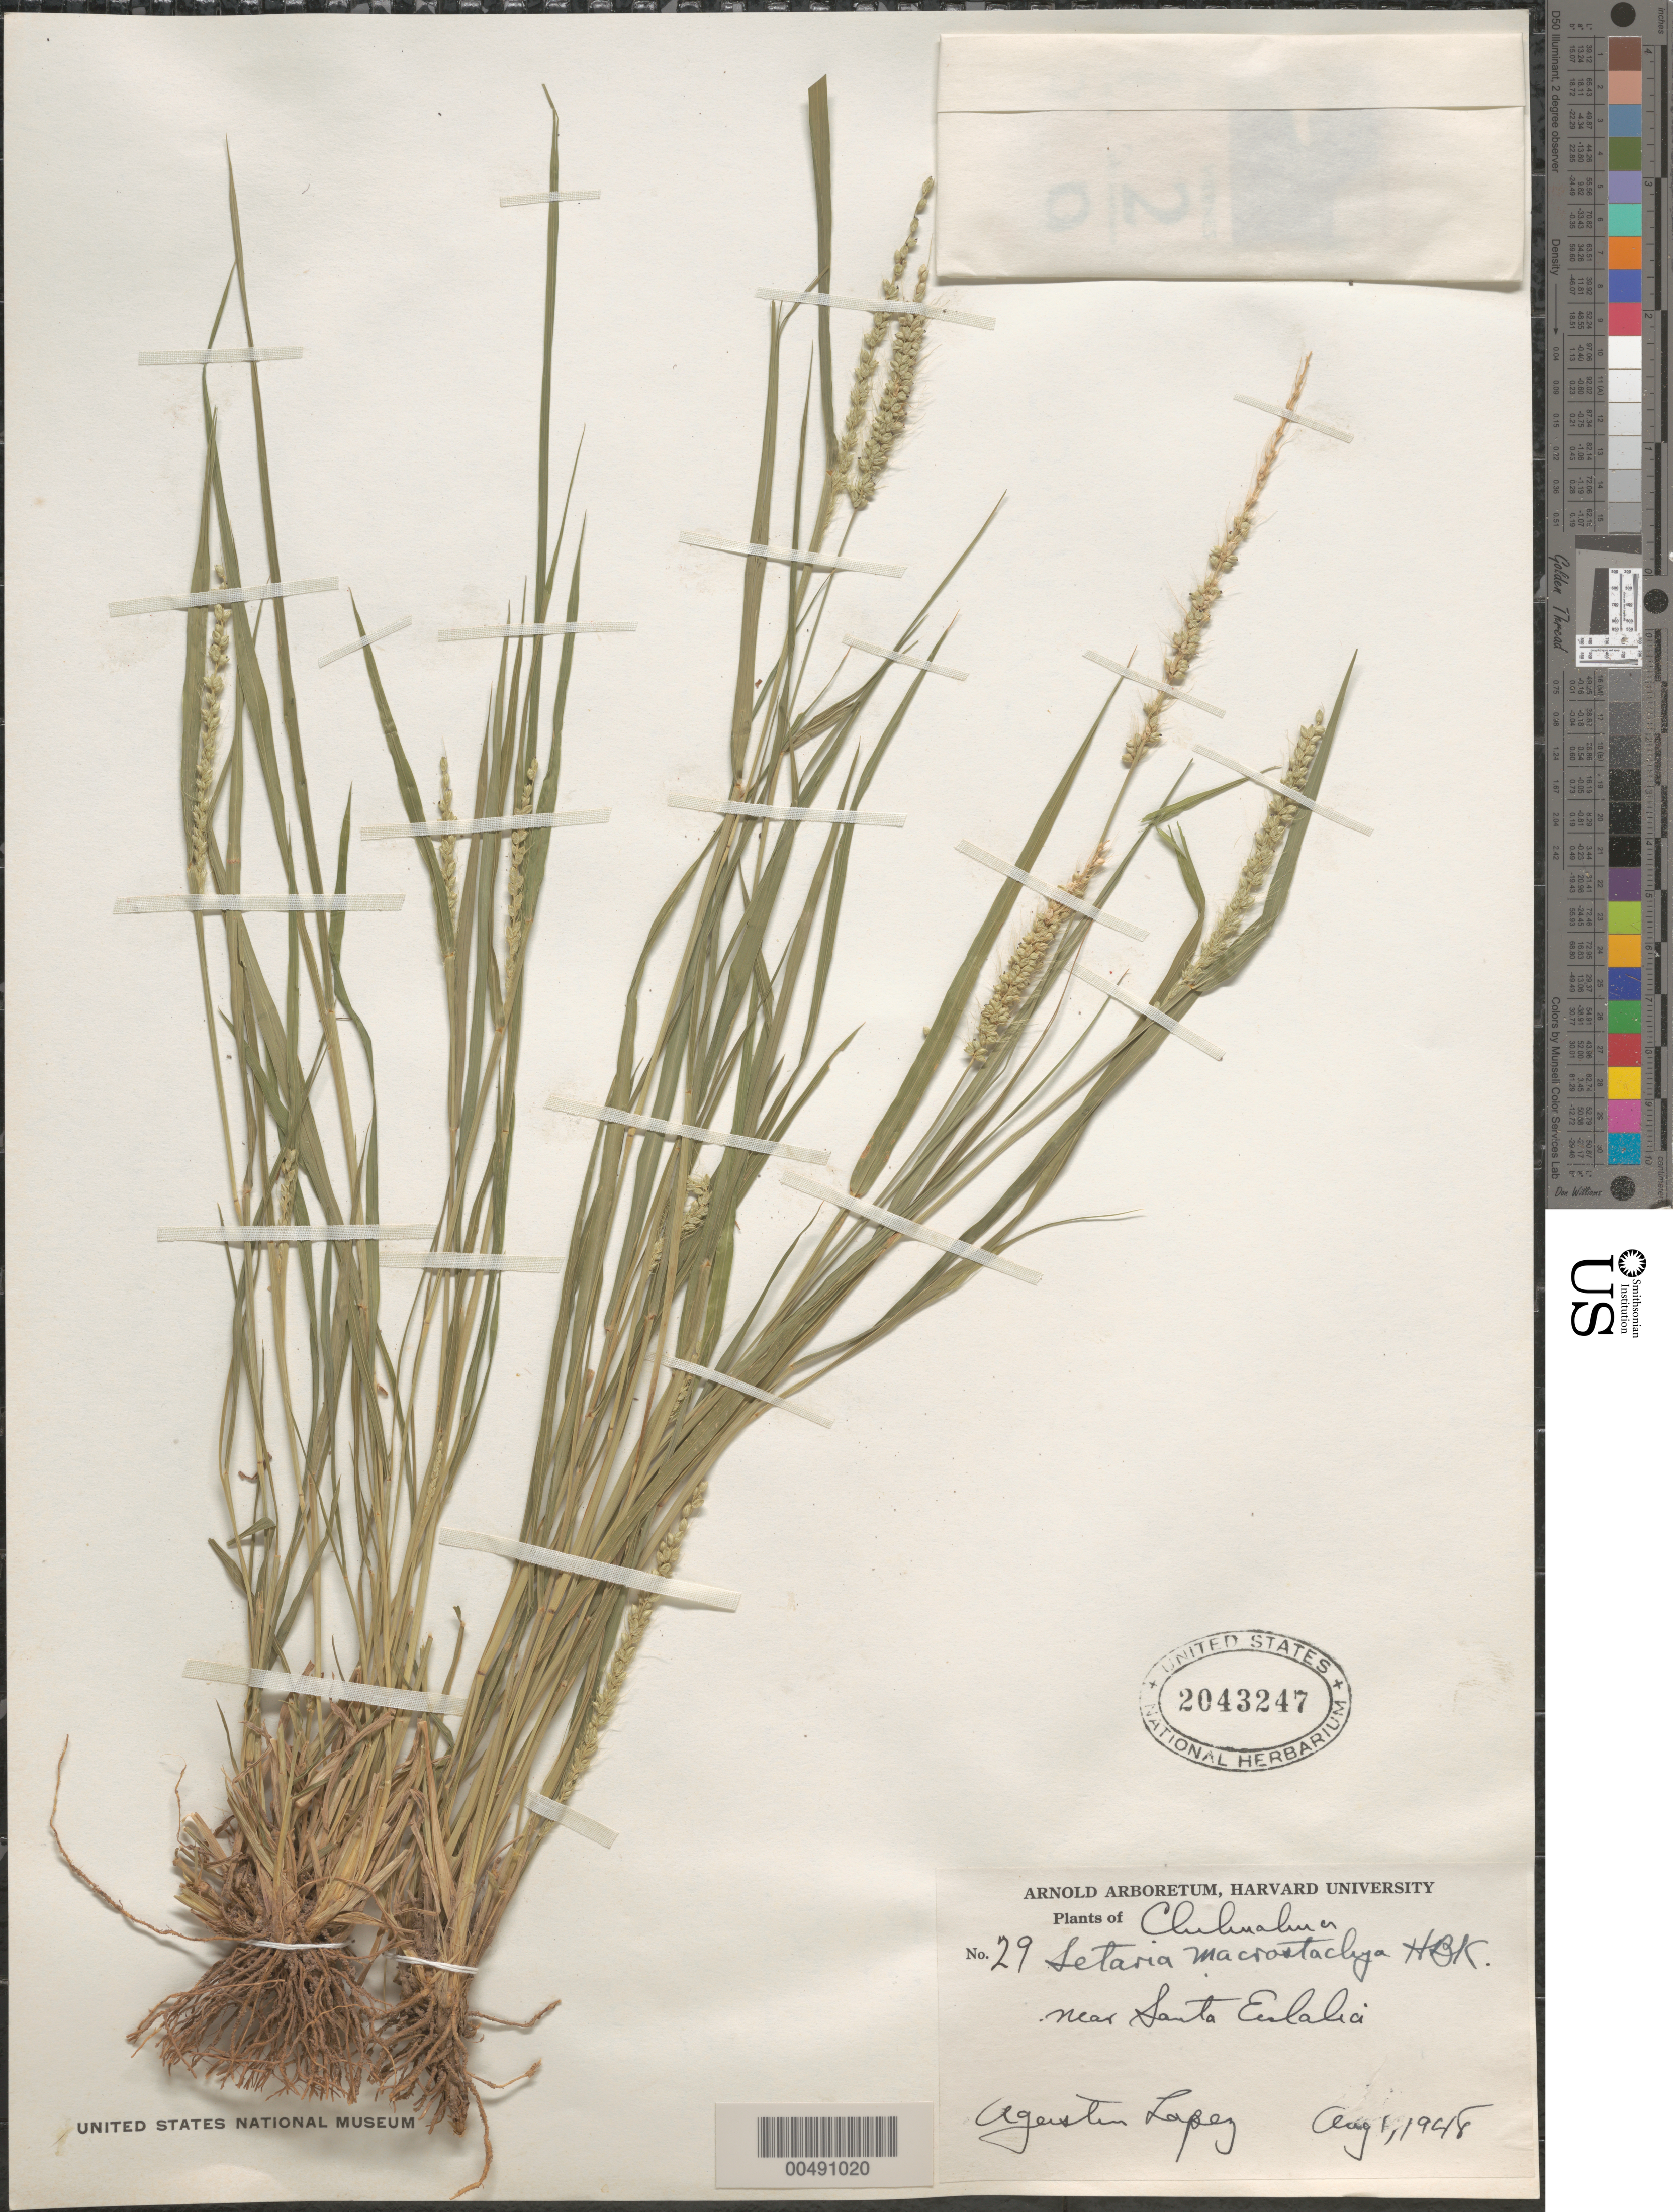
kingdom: Plantae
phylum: Tracheophyta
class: Liliopsida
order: Poales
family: Poaceae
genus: Setaria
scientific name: Setaria leucopila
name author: (Scribn. & Merr.) K. Schum.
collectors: A. Lopez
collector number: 29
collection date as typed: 1 Aug 1948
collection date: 1948-08-01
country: Mexico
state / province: Chihuahua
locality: Near Santa Eulalia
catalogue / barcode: US 2043247